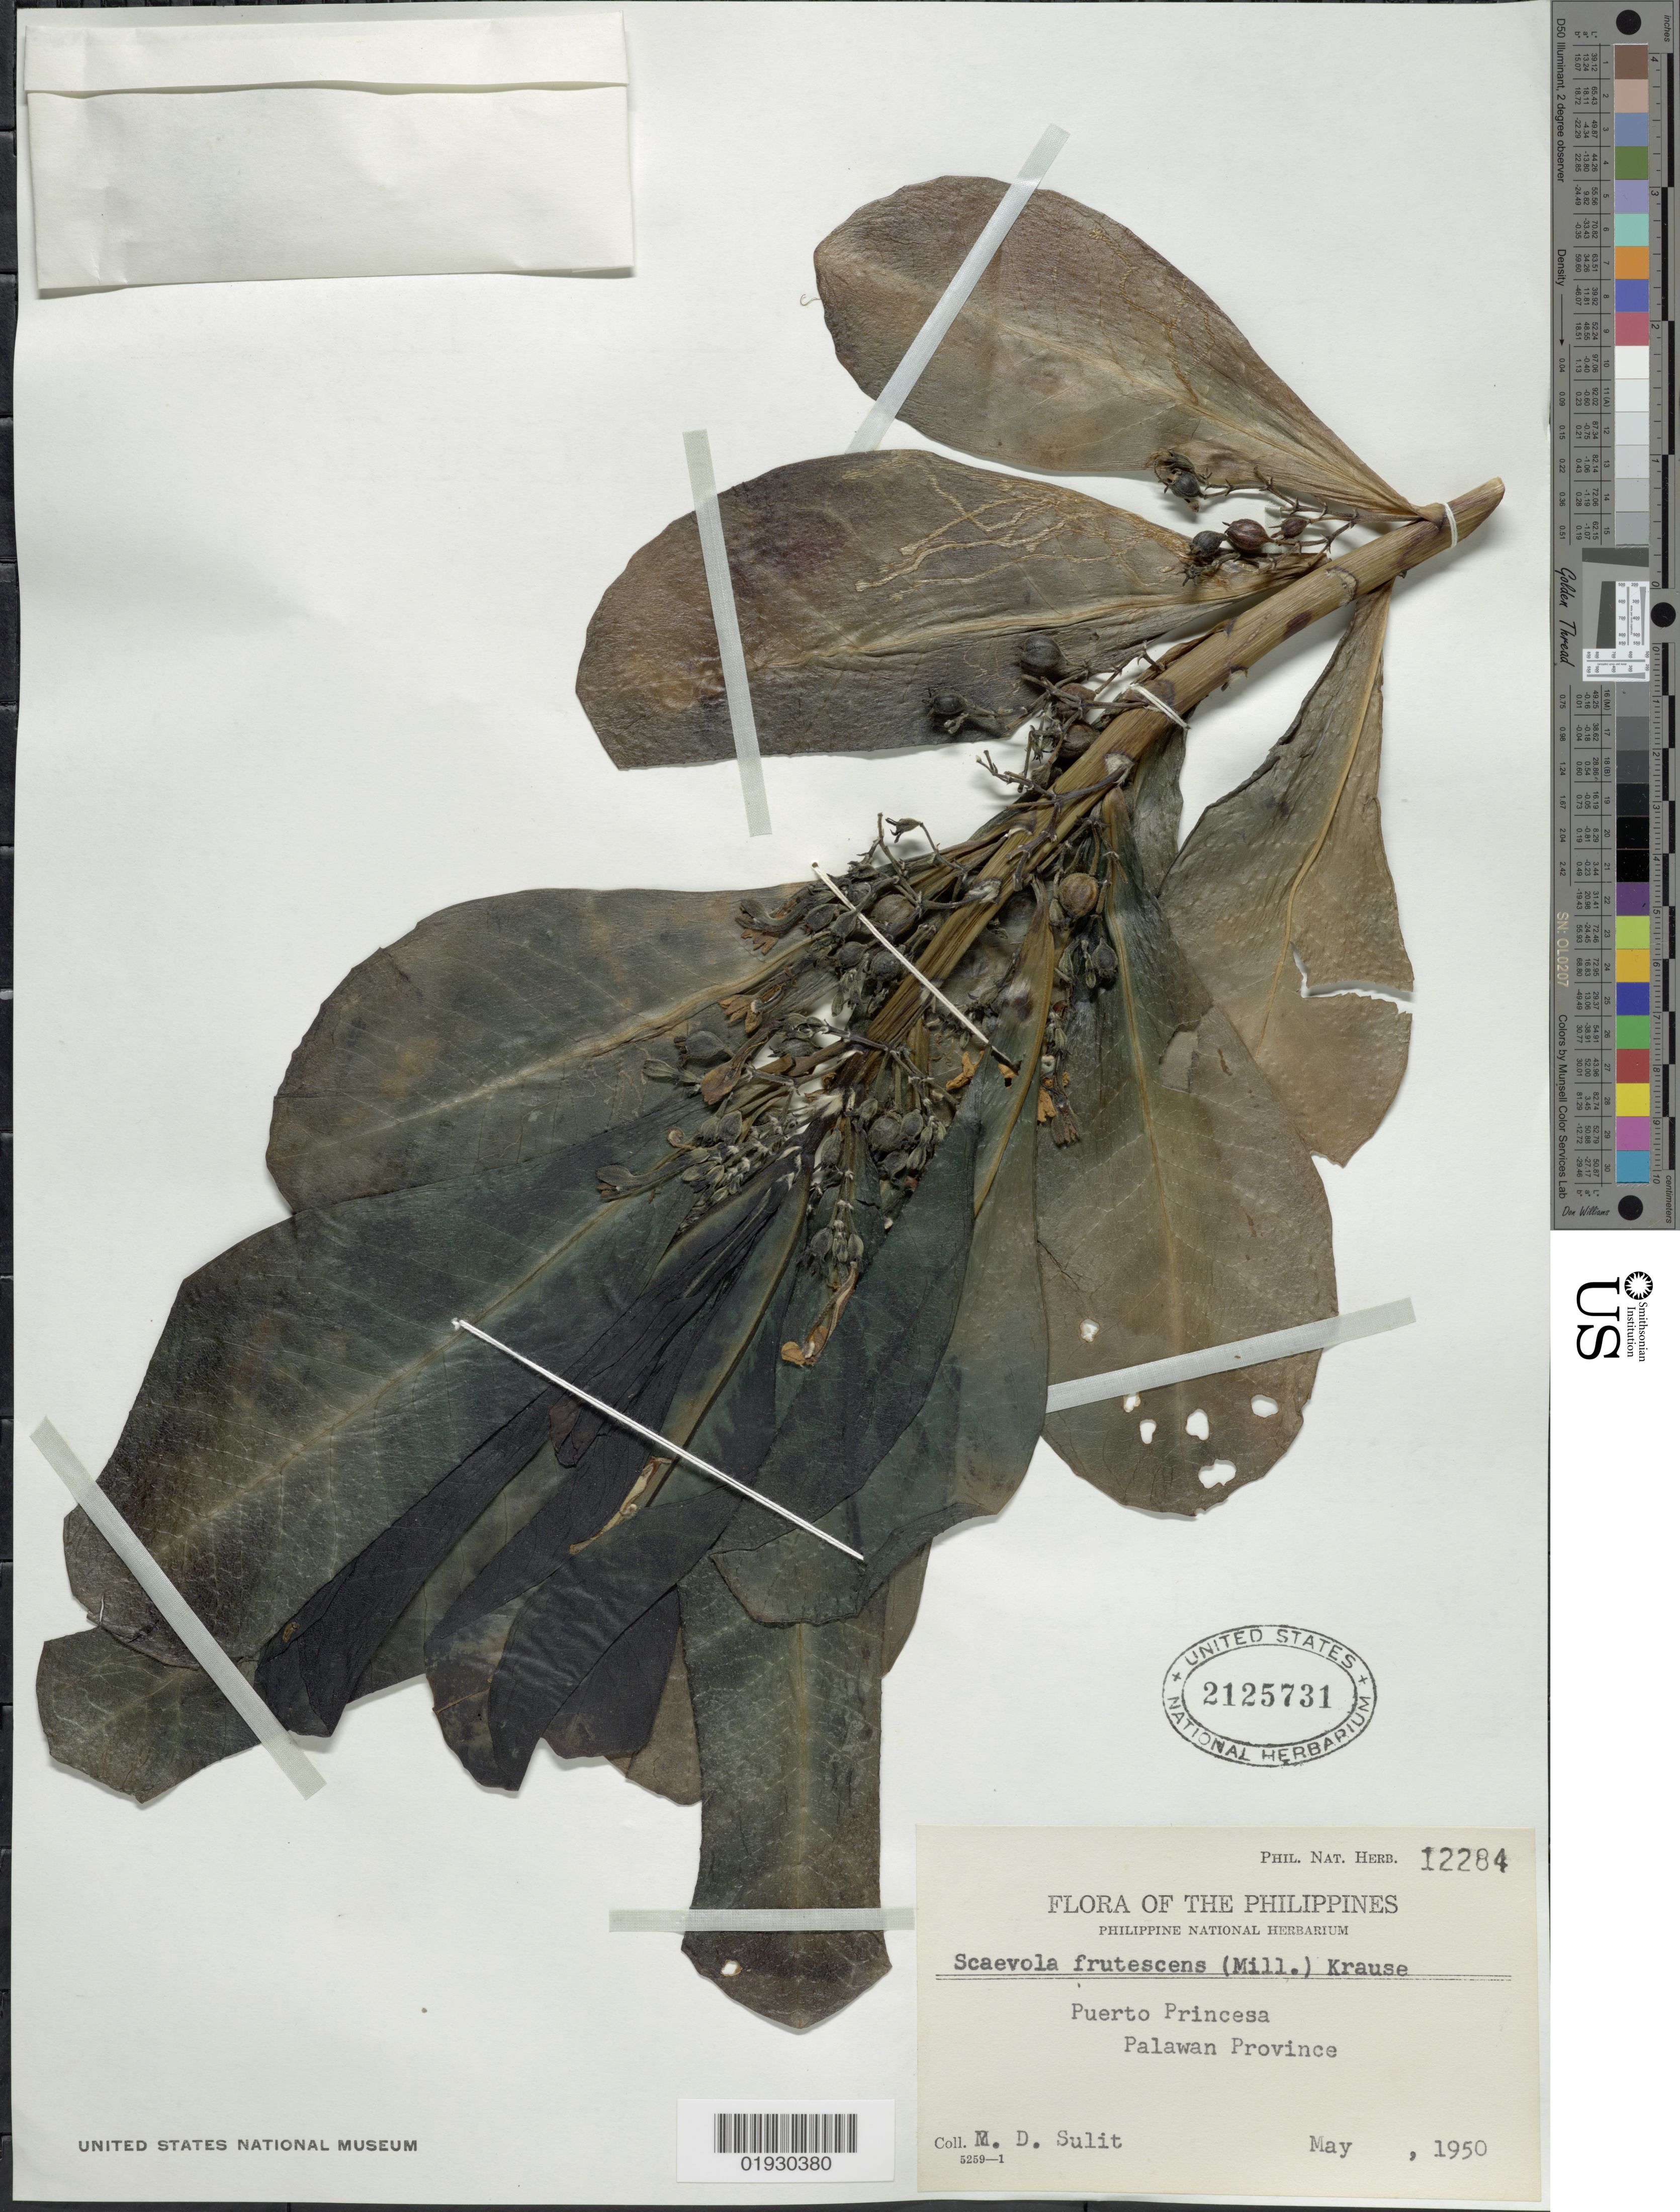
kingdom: Plantae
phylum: Tracheophyta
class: Magnoliopsida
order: Asterales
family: Goodeniaceae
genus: Scaevola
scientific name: Scaevola taccada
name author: (Gaertn.) Roxb.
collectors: M. Sulit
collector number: Phil. Nat. Herb. 12284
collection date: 1950-05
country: Philippines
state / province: Mimaropa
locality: Puerto Princesa. Palawan Province.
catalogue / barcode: US 2125731